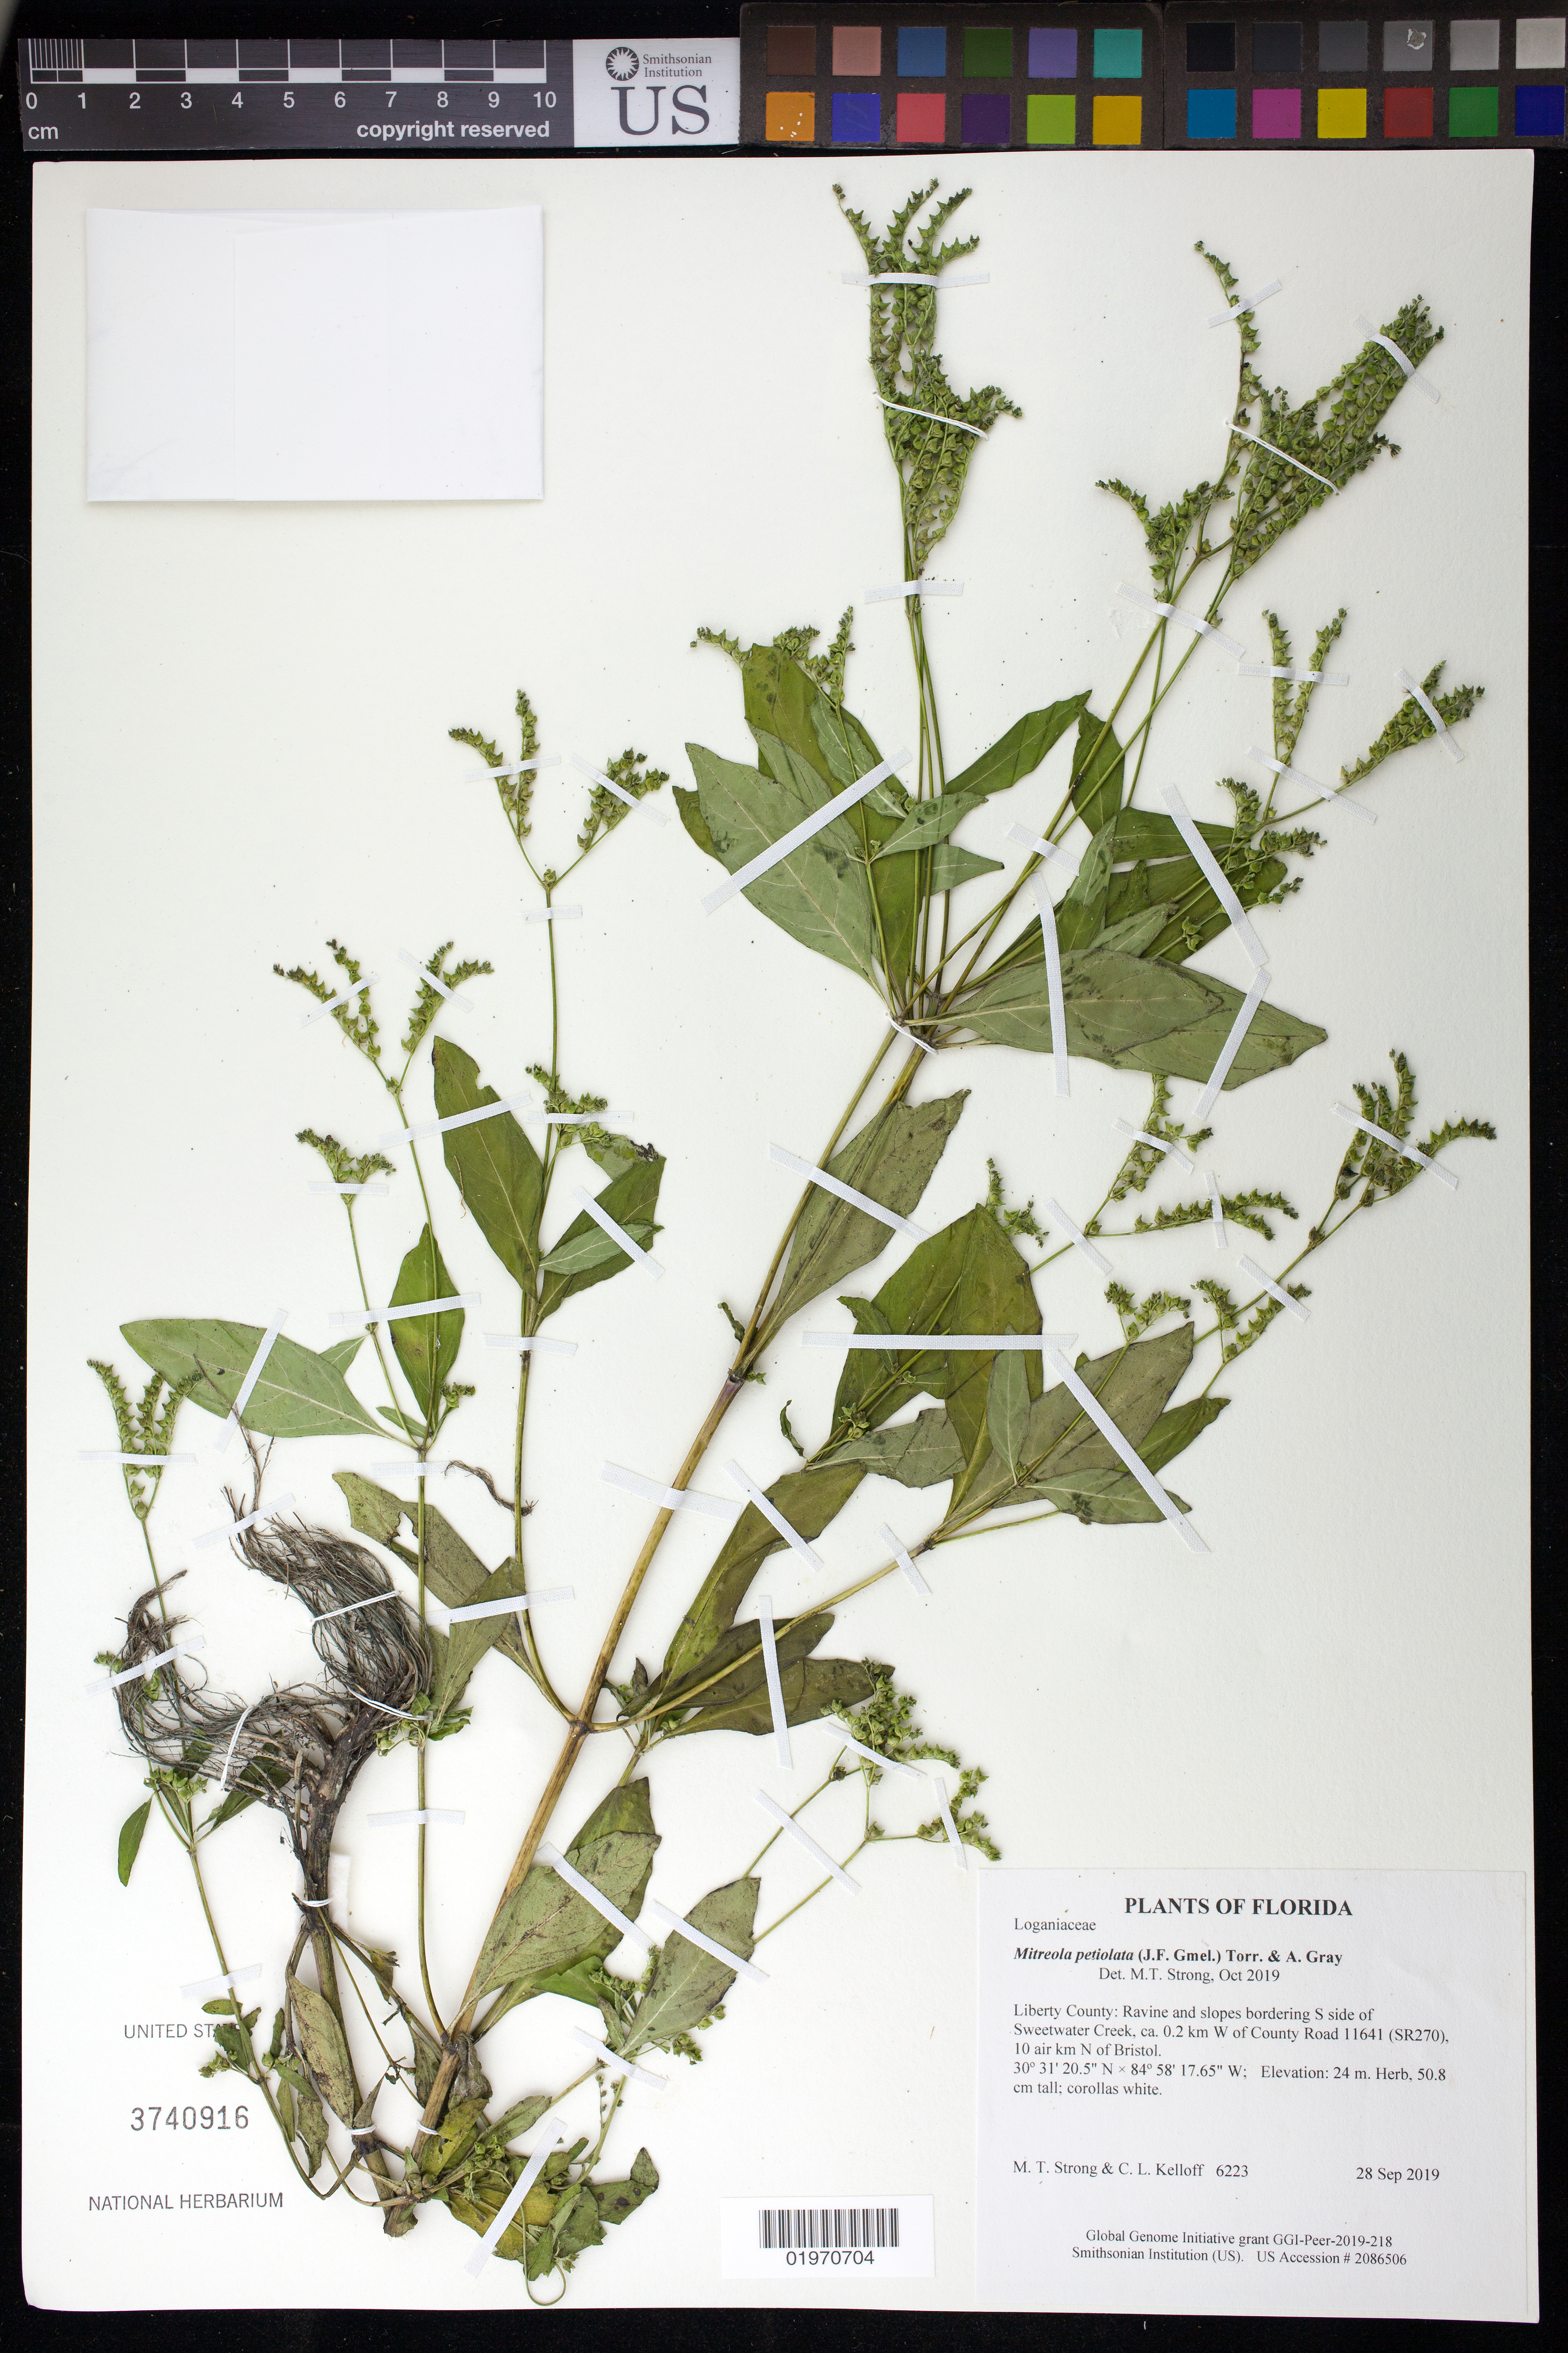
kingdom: Plantae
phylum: Tracheophyta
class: Magnoliopsida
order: Gentianales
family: Loganiaceae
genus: Mitreola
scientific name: Mitreola petiolata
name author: (J.F. Gmel.) Torr. & A. Gray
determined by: Strong, Mark T., (BOT), Smithsonian Institution - National Museum of Natural History (UNITED STATES)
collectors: M. T. Strong & C. L. Kelloff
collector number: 6223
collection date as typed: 28 Sep 2019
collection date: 2019-09-28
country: United States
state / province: Florida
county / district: Liberty County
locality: Ravine and slopes on S side of Sweetwater Creek, ca. 0.2 km W of County Road 11641 (SR270), 10 air km N of Bristol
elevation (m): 24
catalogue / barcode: US 3740916